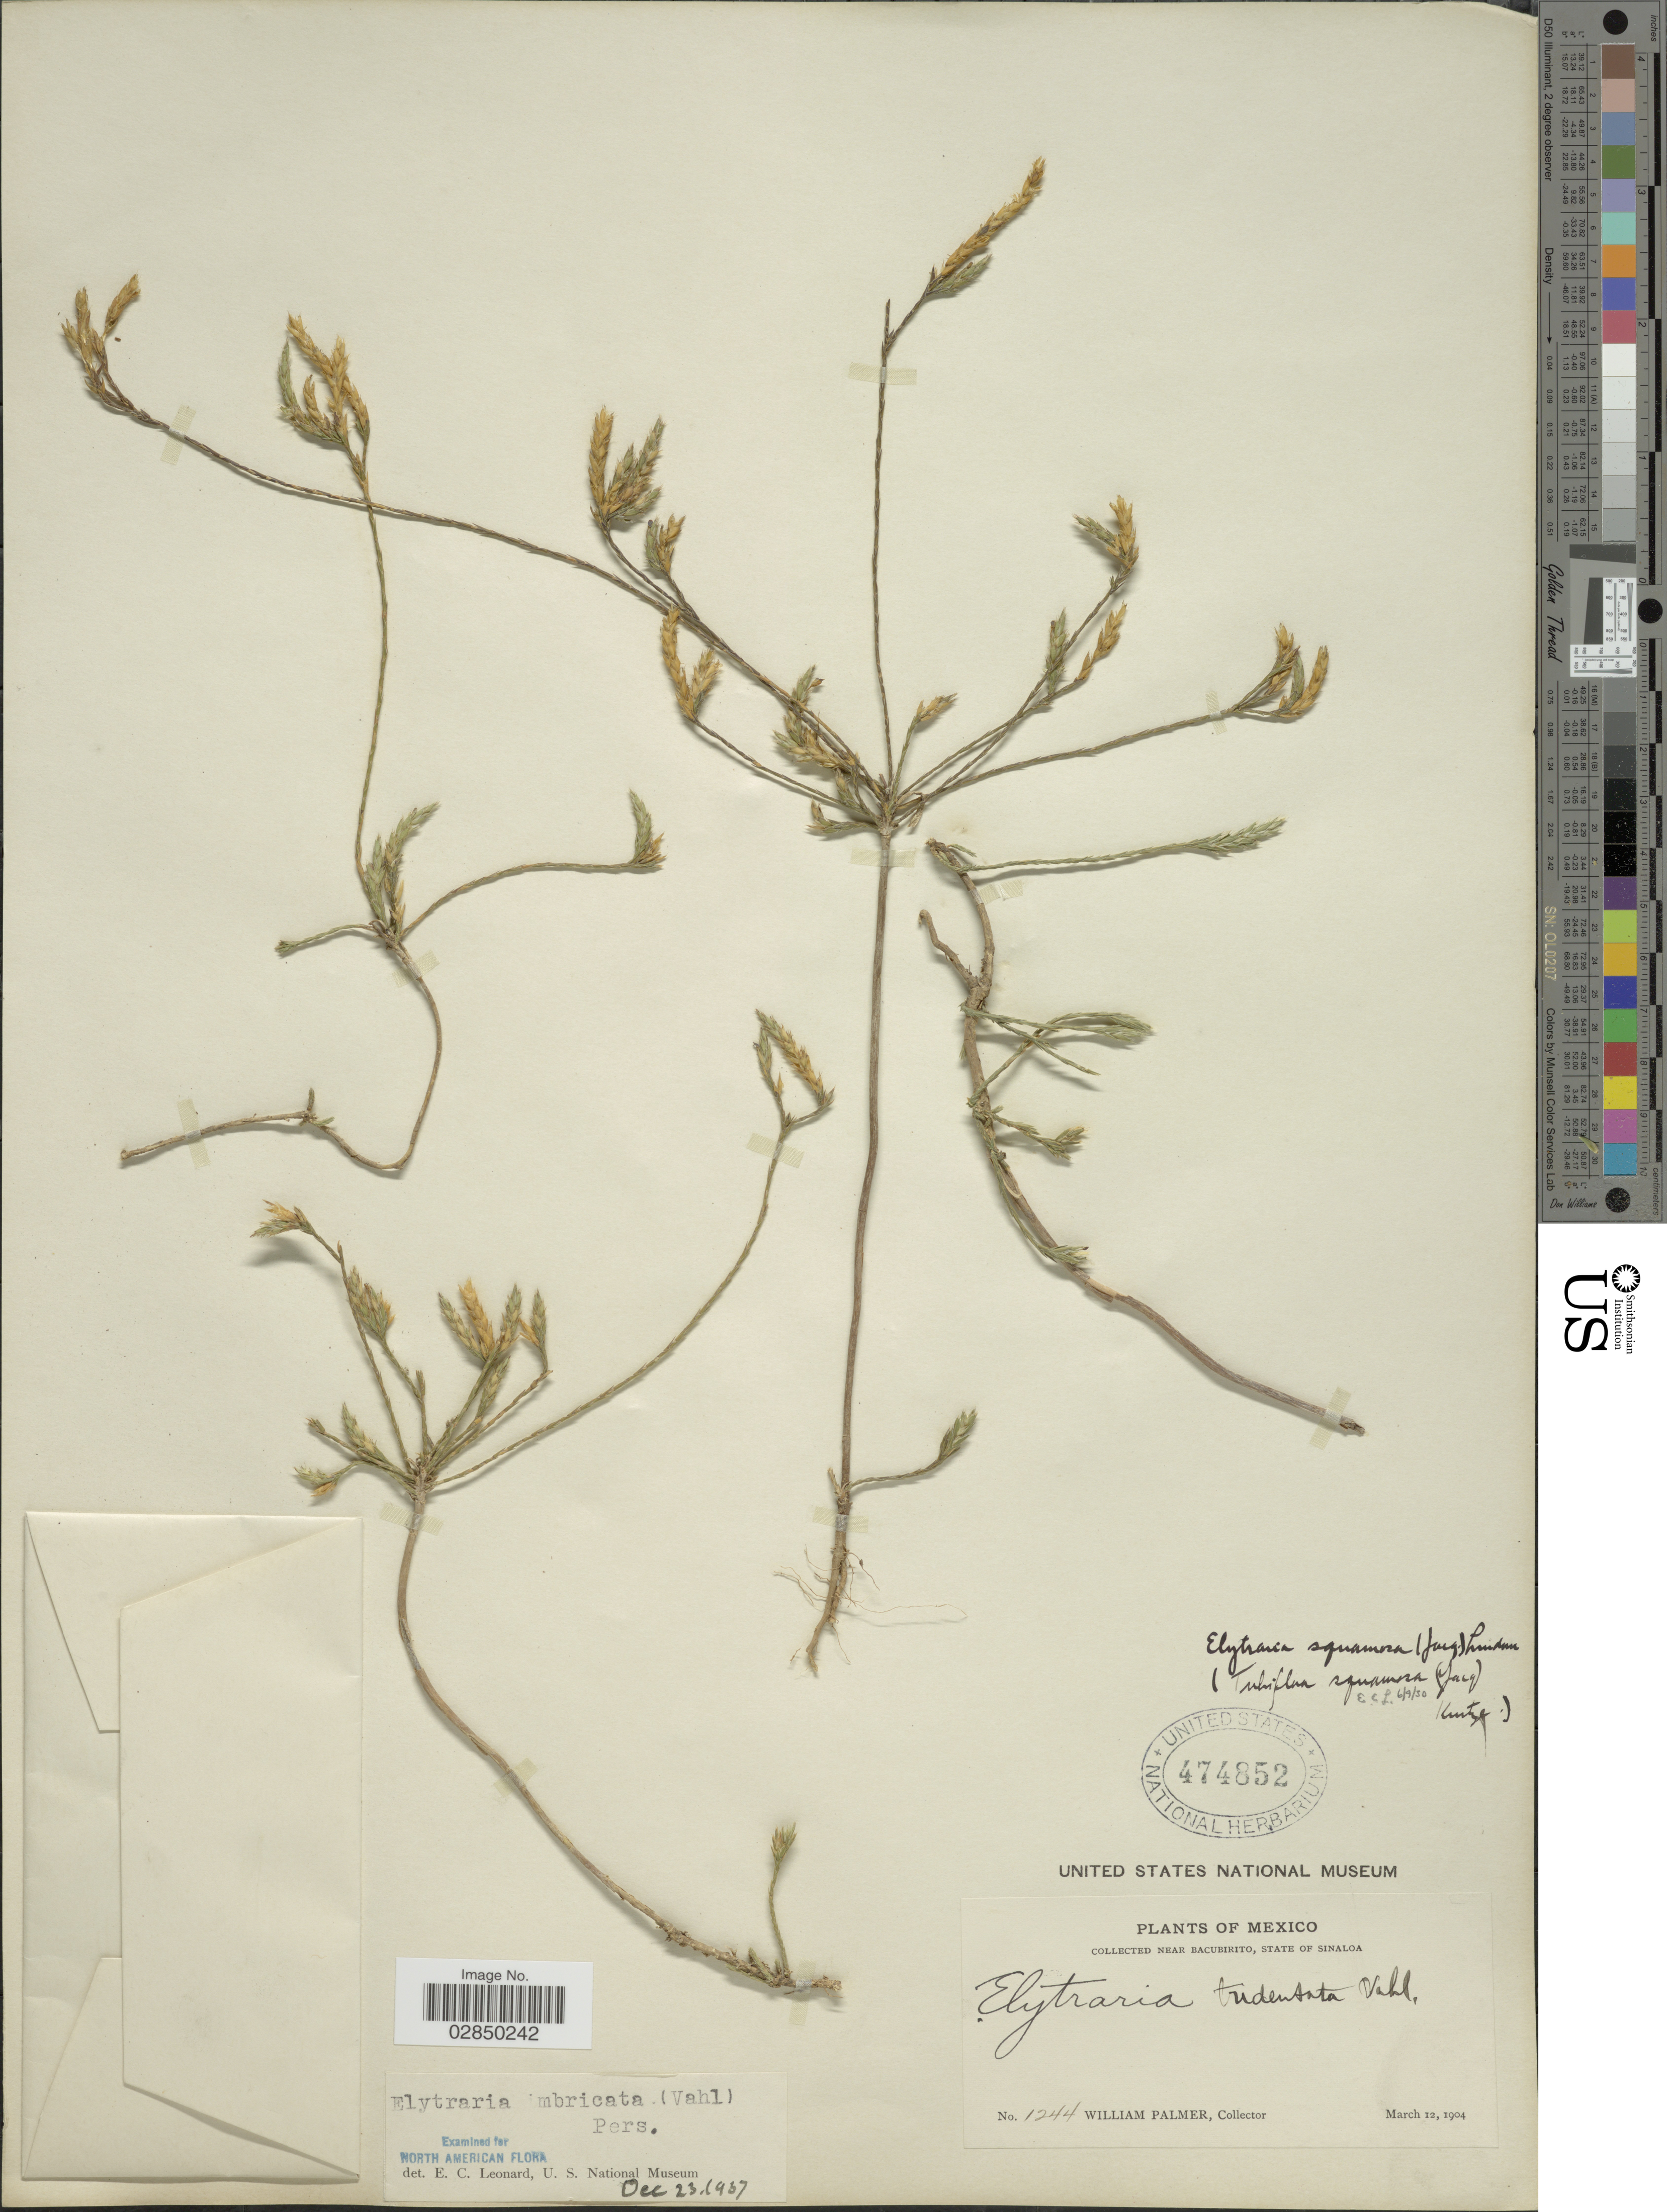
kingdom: Plantae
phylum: Tracheophyta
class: Magnoliopsida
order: Lamiales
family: Acanthaceae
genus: Elytraria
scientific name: Elytraria imbricata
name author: (Vahl) Pers.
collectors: W. Palmer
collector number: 1244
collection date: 1904-03-12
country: Mexico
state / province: Sinaloa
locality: Near Bacubirito.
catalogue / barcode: US 474852